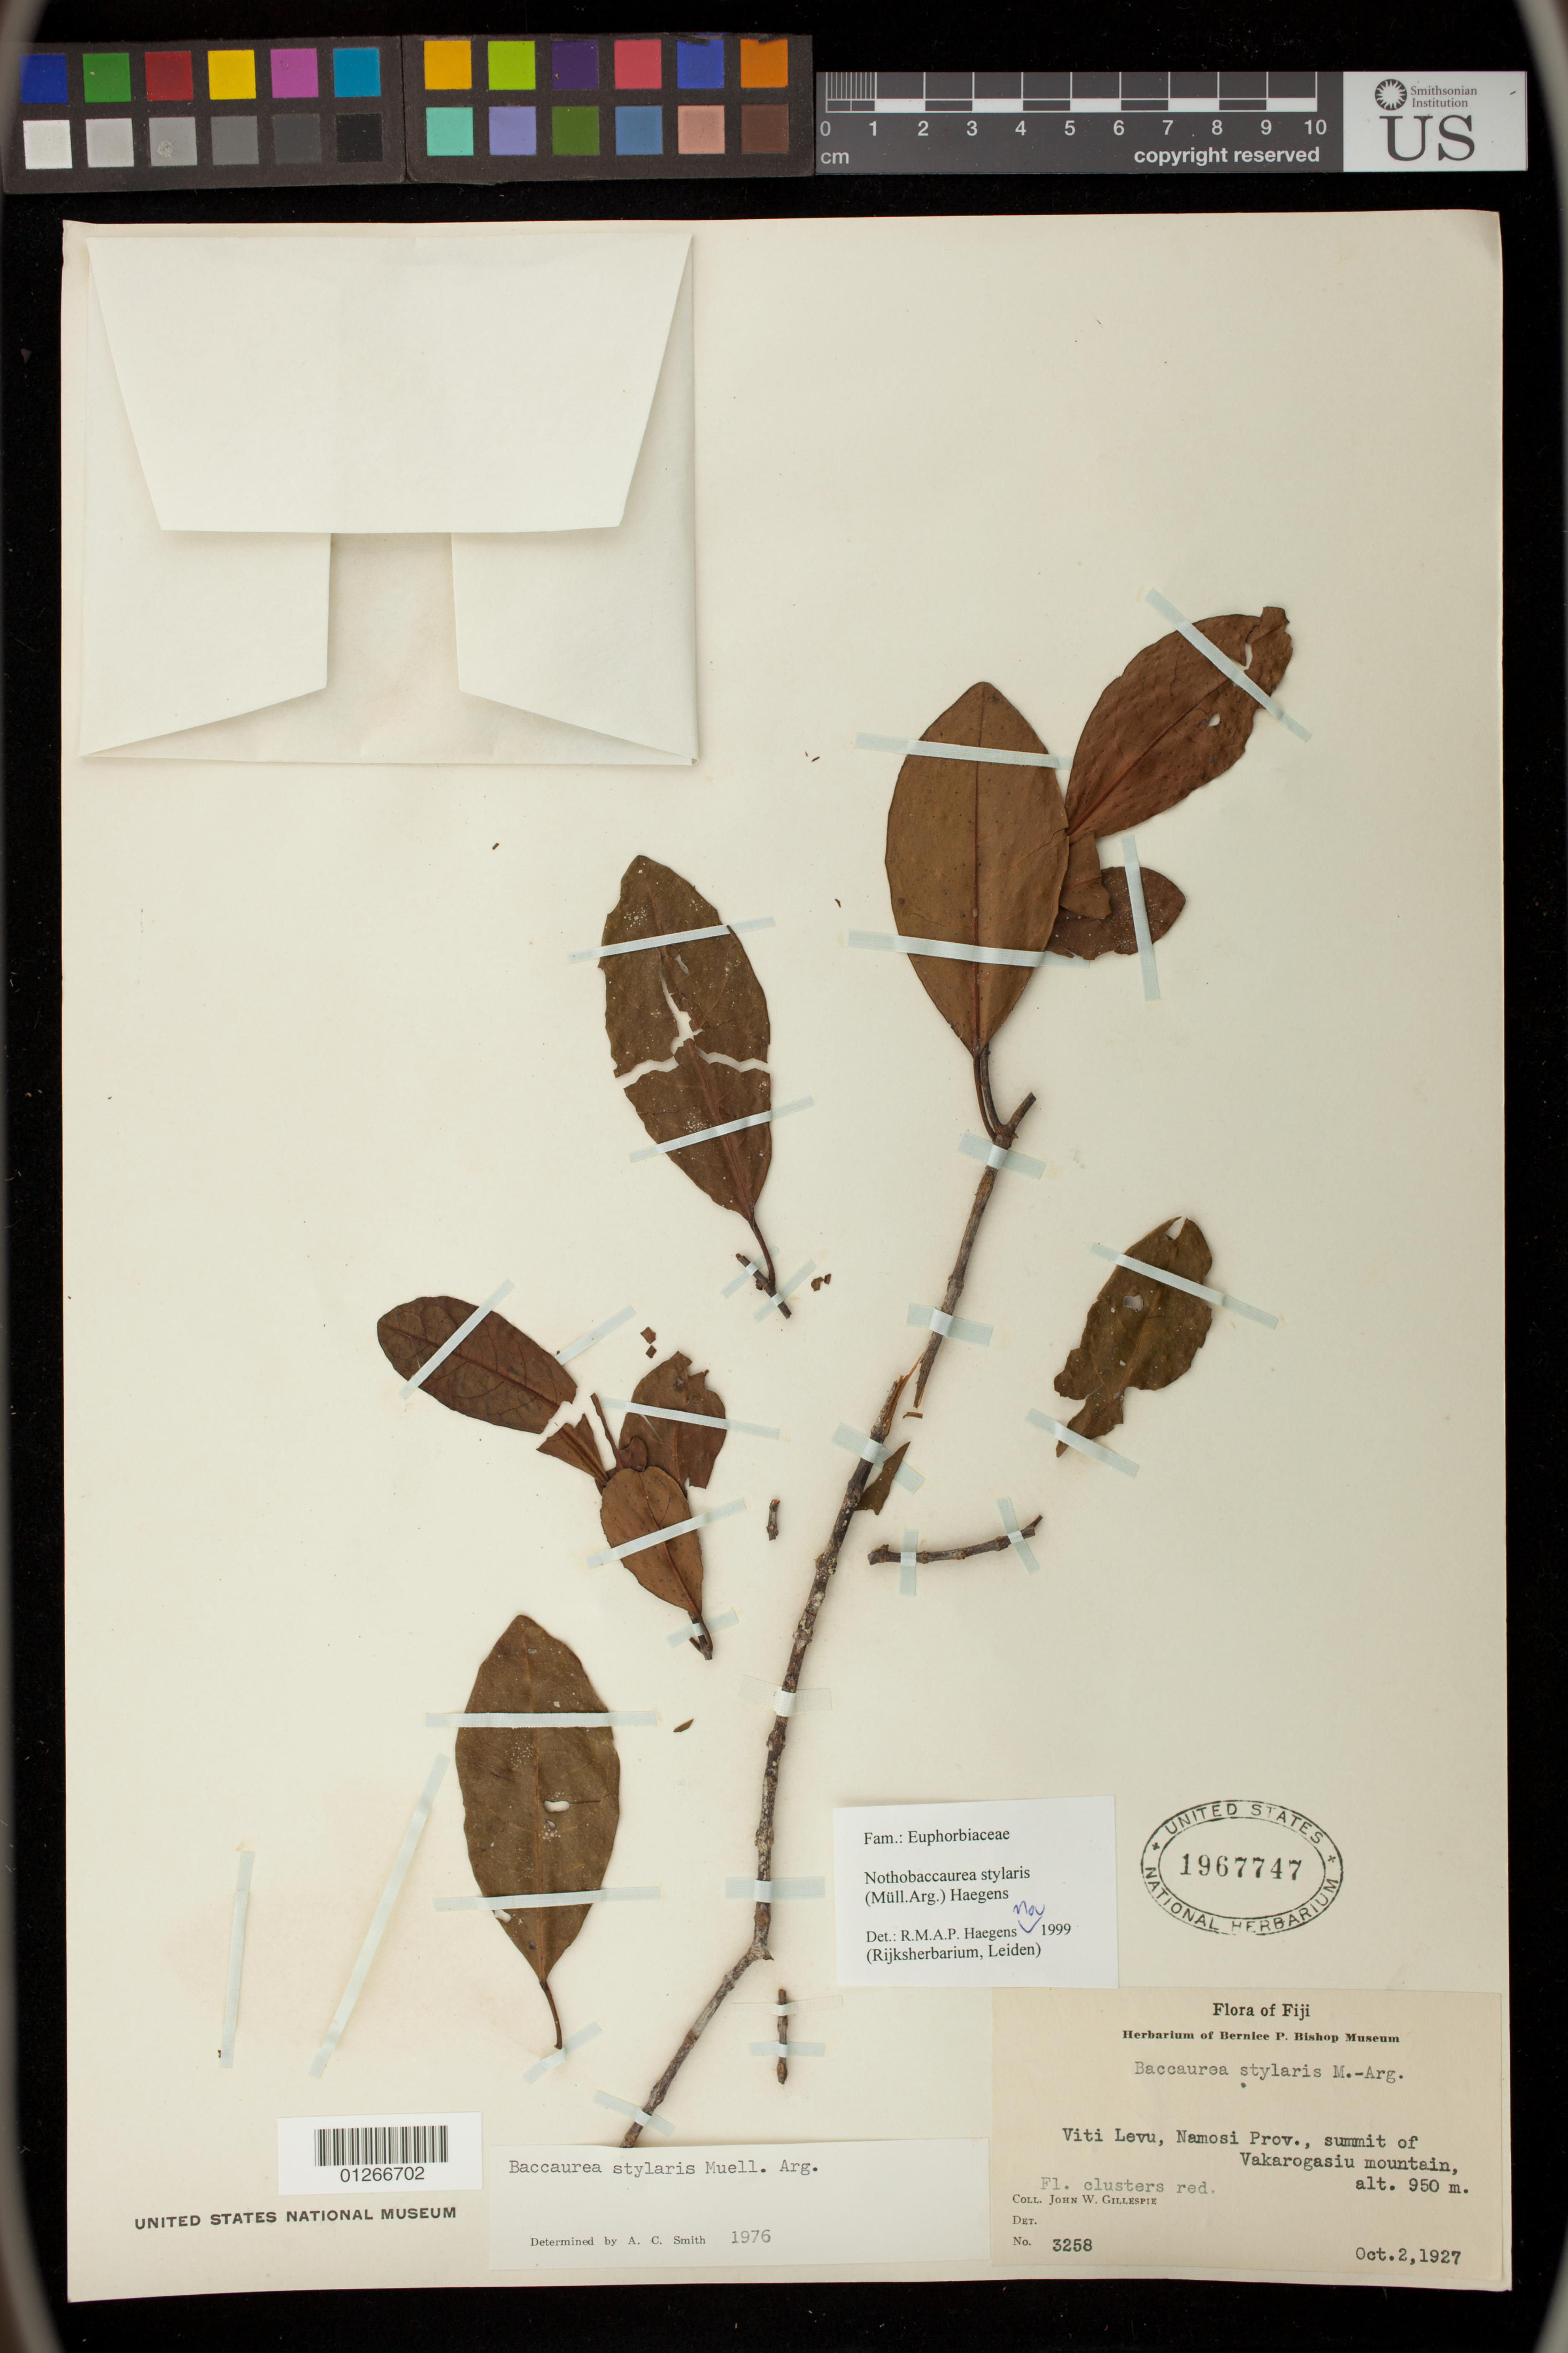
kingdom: Plantae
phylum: Tracheophyta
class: Magnoliopsida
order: Malpighiales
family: Phyllanthaceae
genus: Nothobaccaurea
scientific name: Nothobaccaurea stylaris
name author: (Müll. Arg.) Haegens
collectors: J. W. Gillespie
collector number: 3258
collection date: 1927-10-02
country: Fiji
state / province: Central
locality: Viti Levu, Namosi Prov., summit of Vakarogasiu mountain.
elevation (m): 950